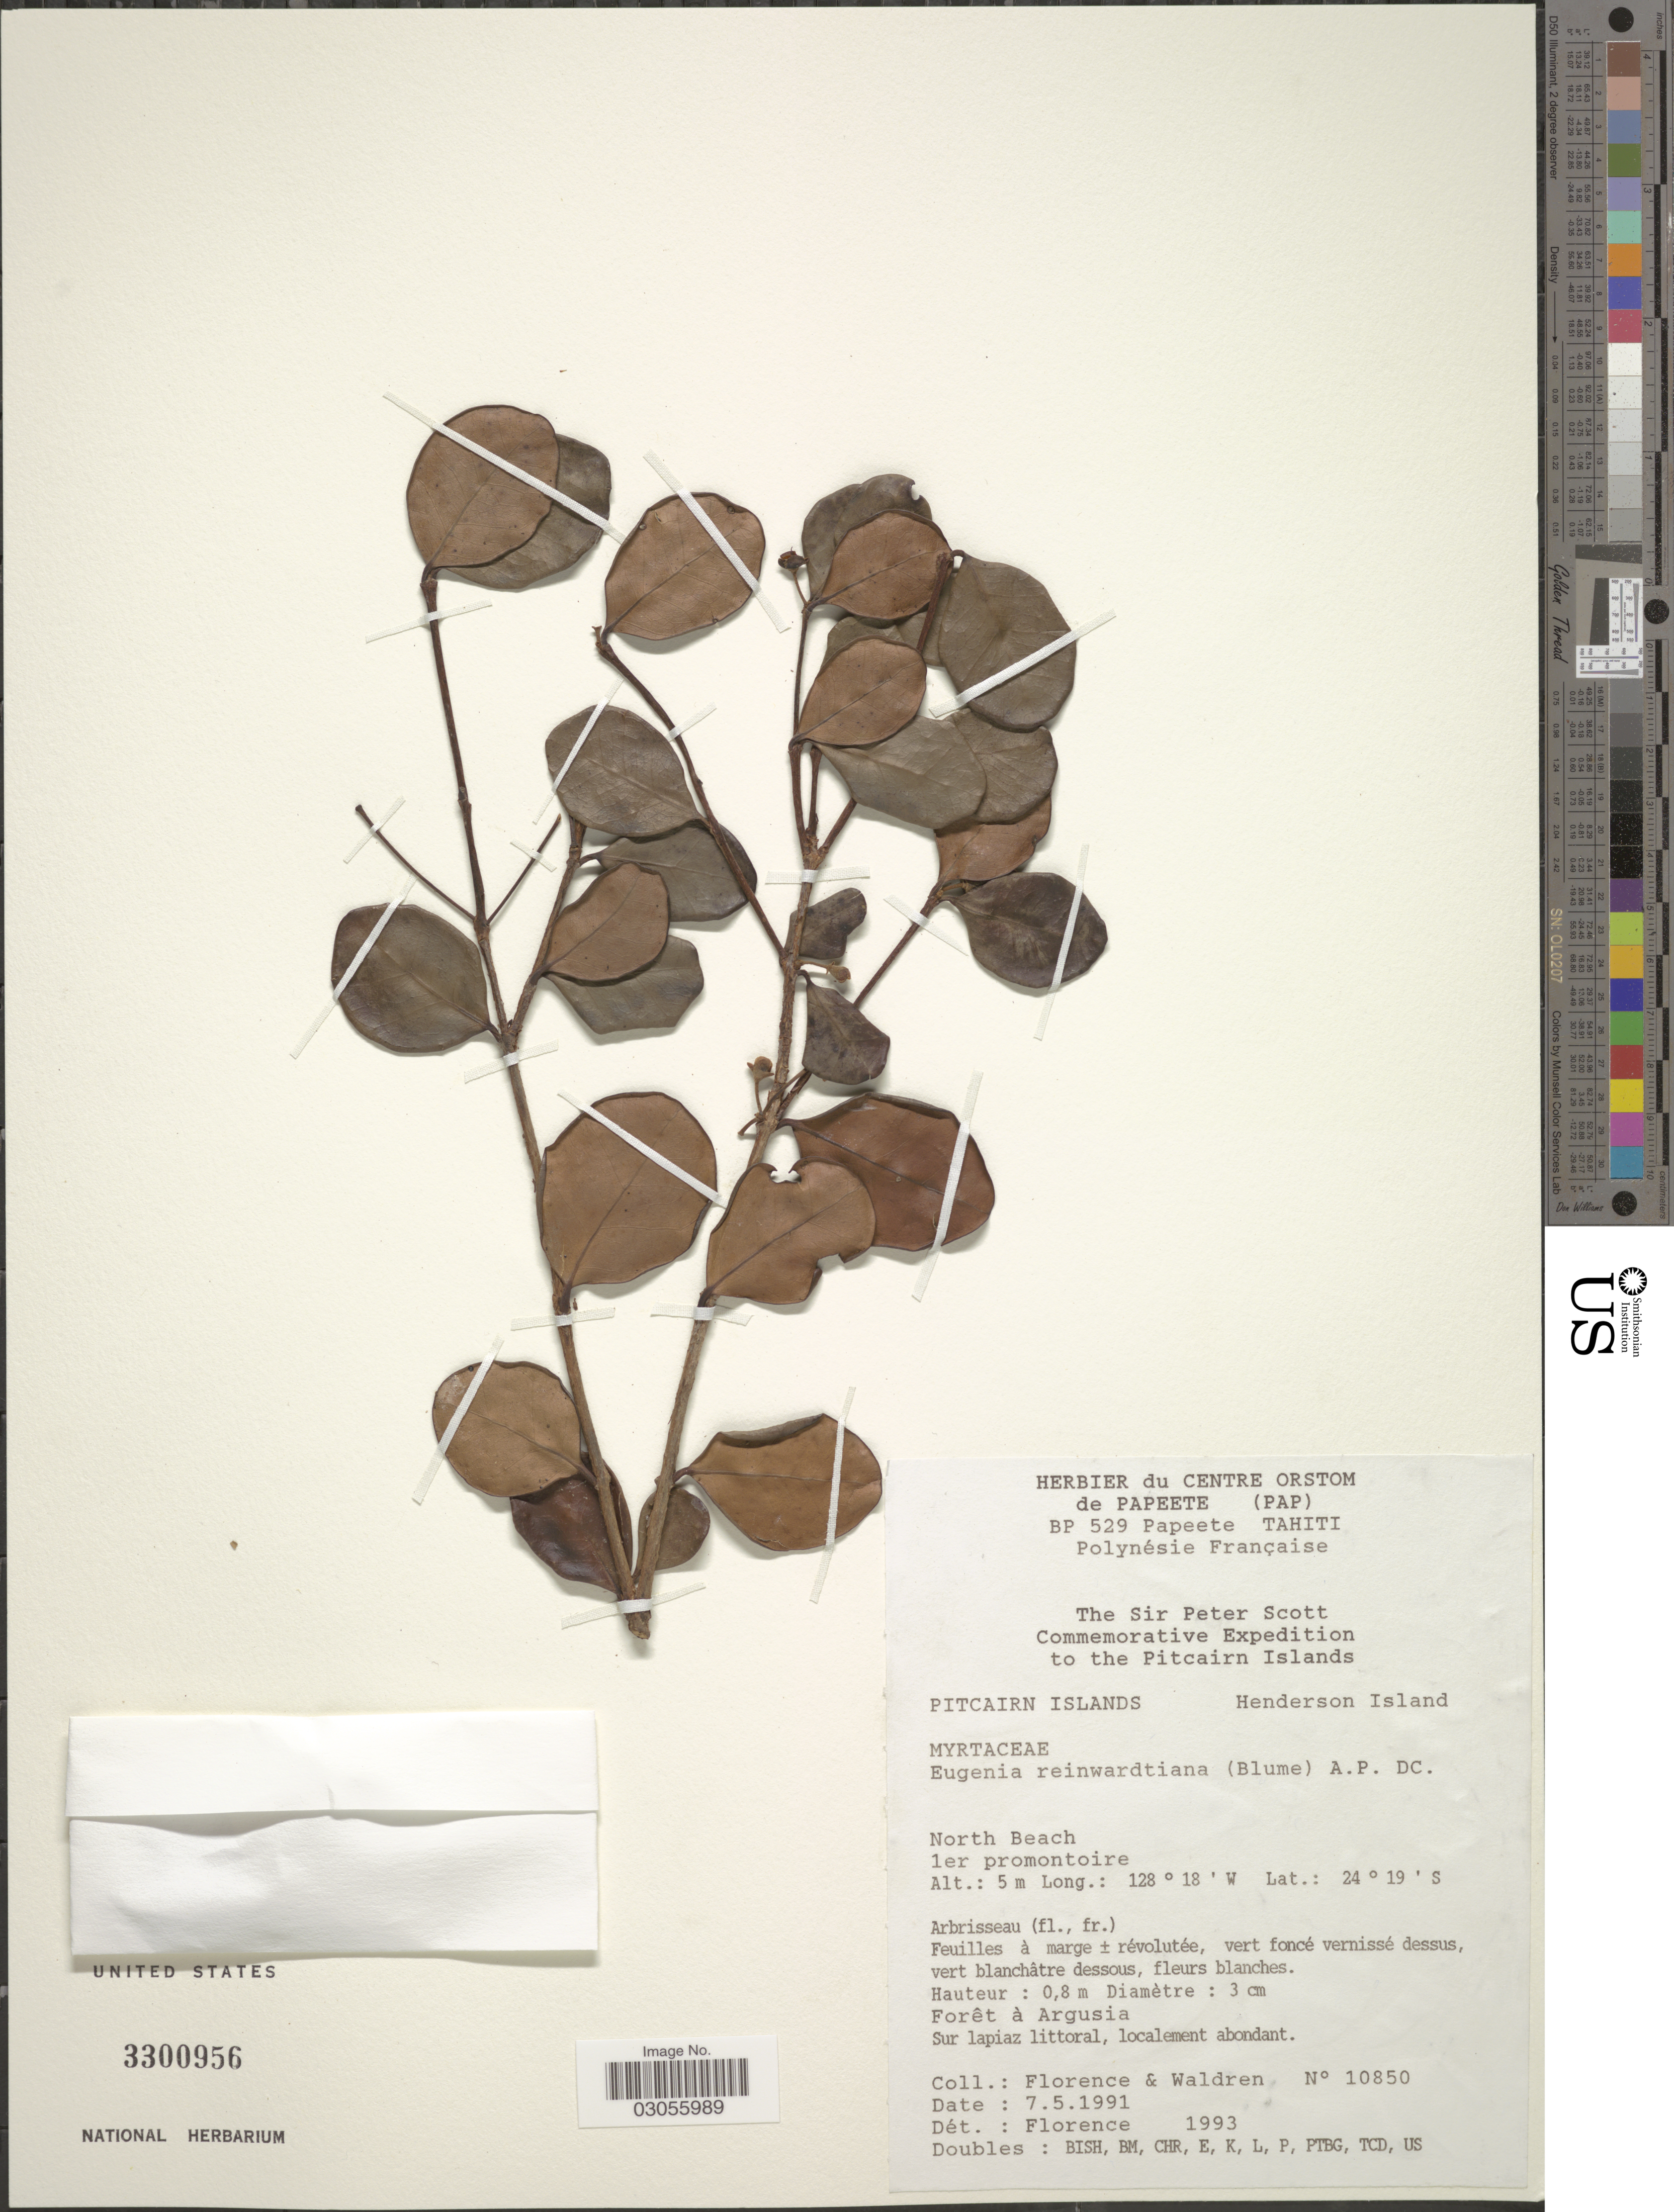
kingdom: Plantae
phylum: Tracheophyta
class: Magnoliopsida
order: Myrtales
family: Myrtaceae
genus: Eugenia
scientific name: Eugenia reinwardtiana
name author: (Blume) DC.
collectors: -. Florence & Waldren, --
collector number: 10850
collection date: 1991-05-07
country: Pitcairn Islands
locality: Henderson Island. North Beach, 1er promontoire.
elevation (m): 5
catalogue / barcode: US 3300956